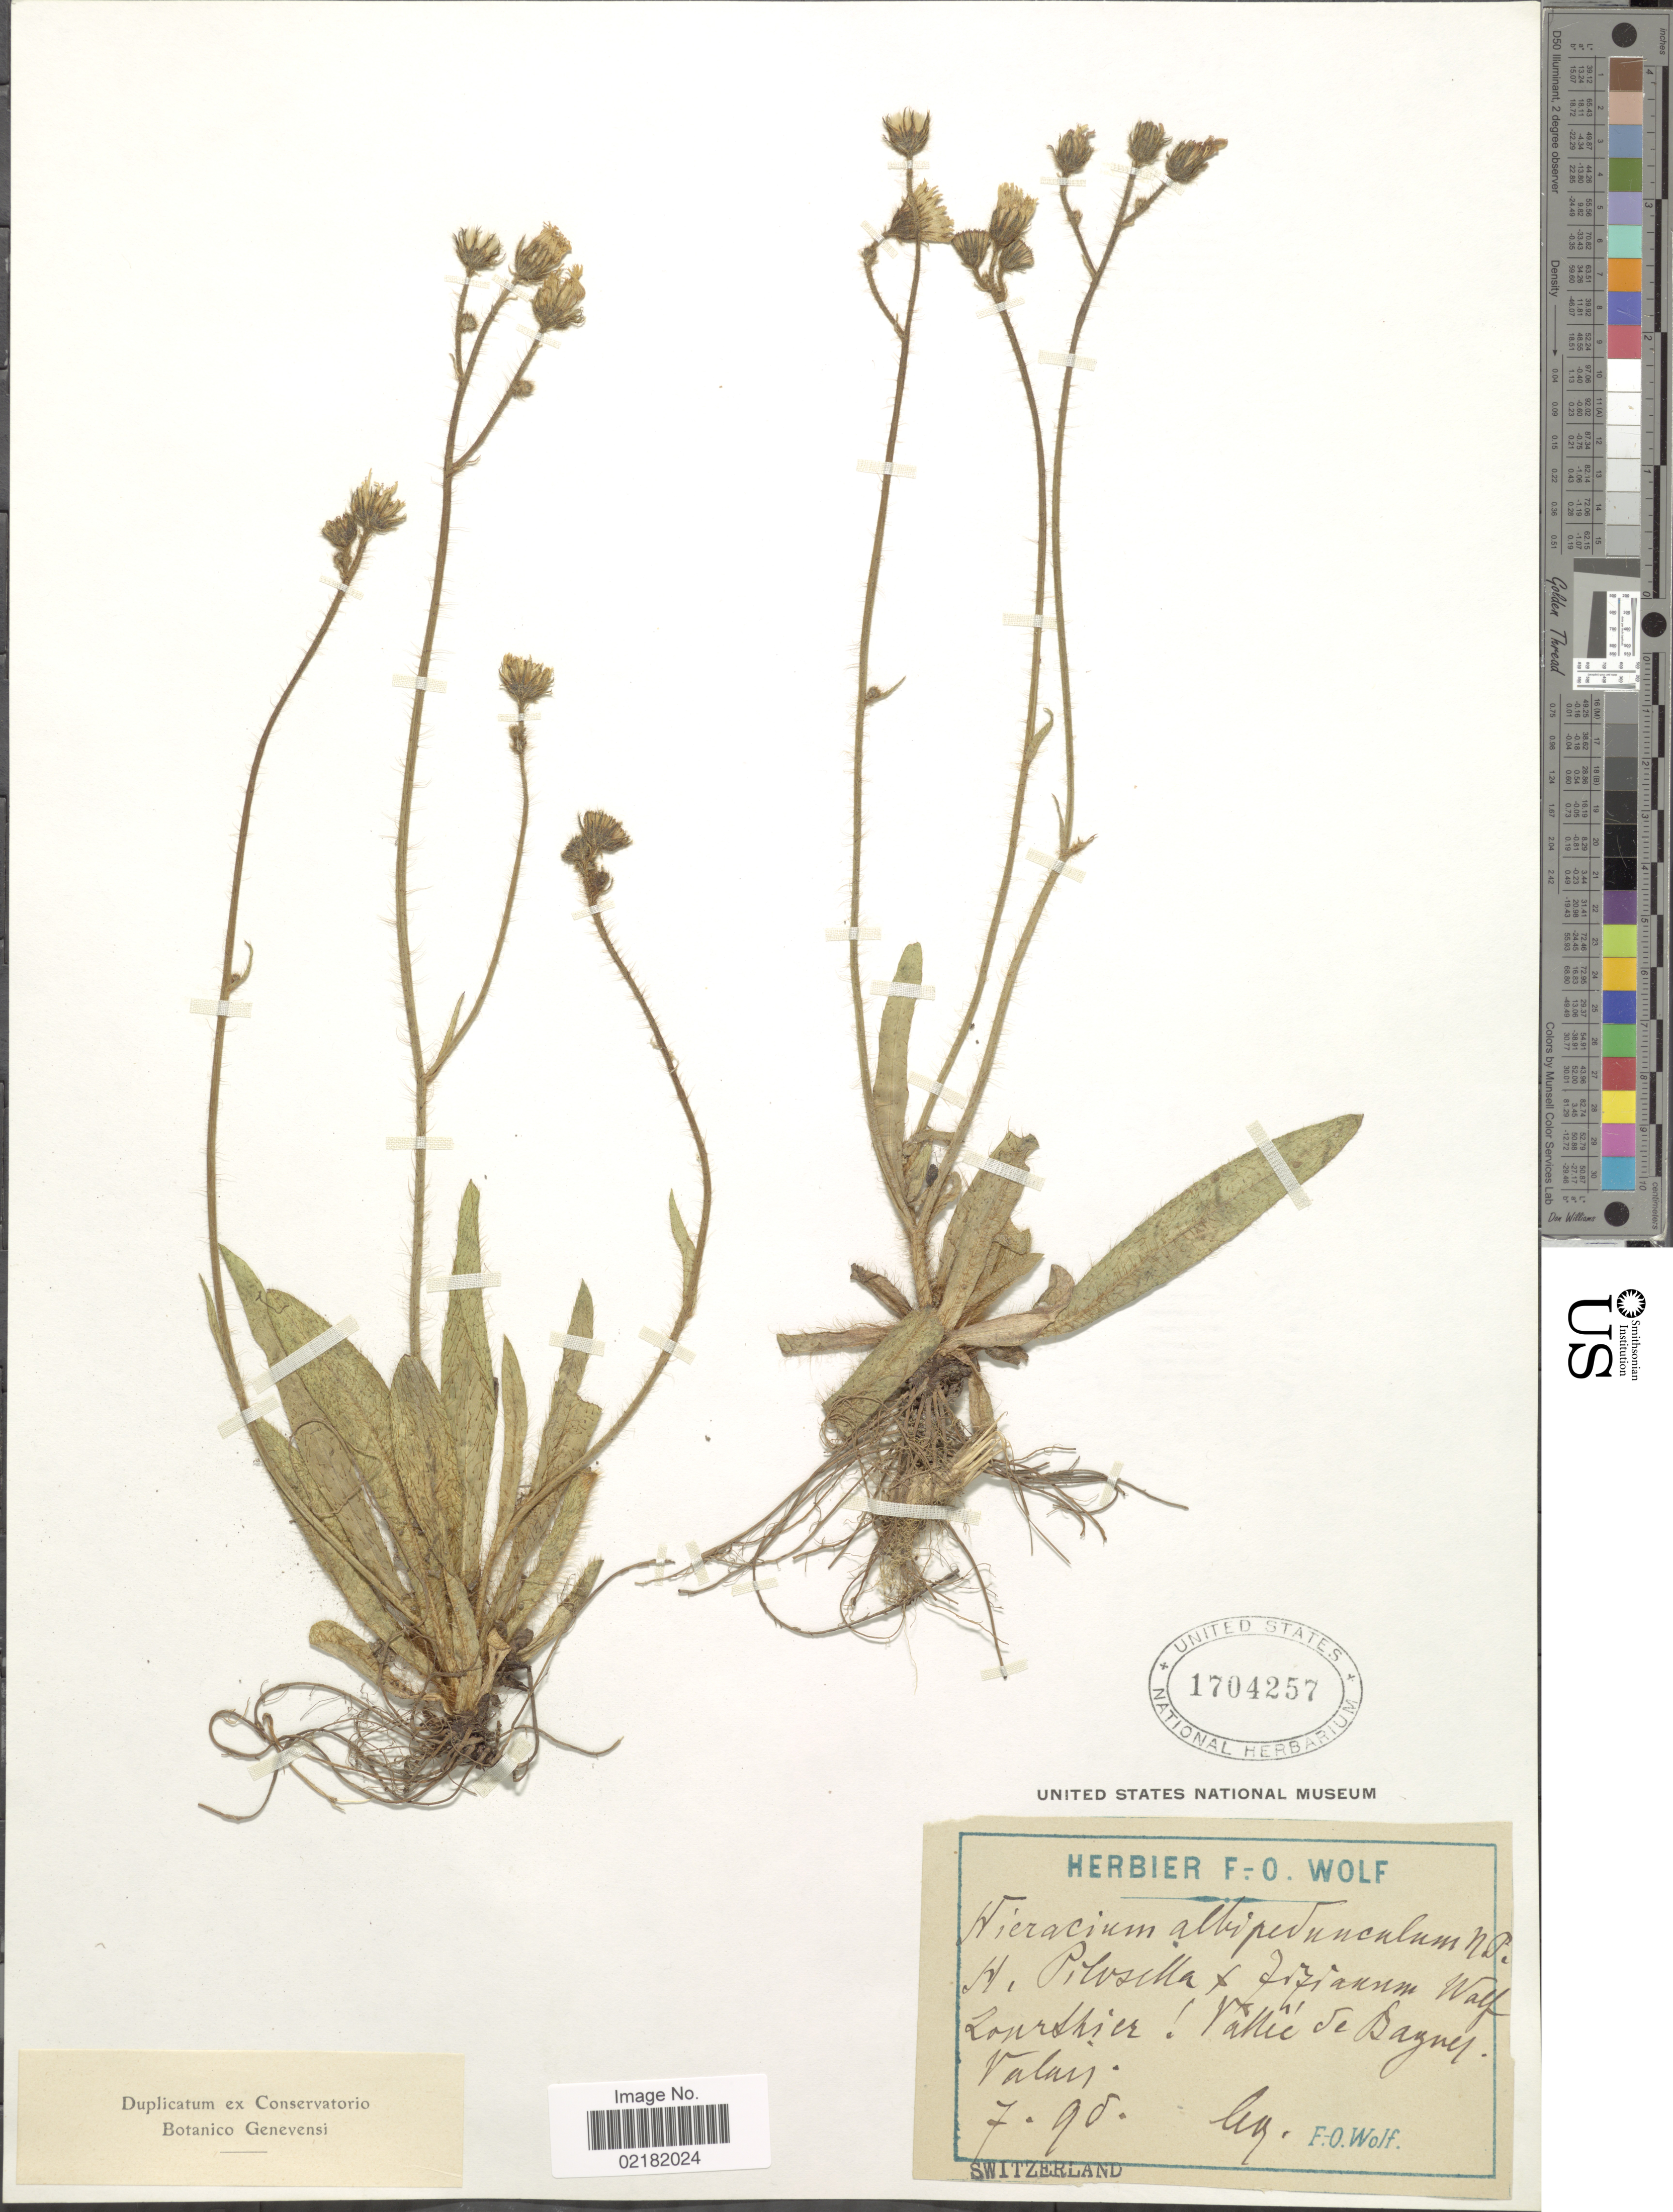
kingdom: Plantae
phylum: Tracheophyta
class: Magnoliopsida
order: Asterales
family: Asteraceae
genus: Hieracium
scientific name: Hieracium albipedunculum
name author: Näg. & Peter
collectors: F. Wolf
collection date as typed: Transcribed d/m/y: /7/90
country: Switzerland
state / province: Valais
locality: Lourthier (Lourtier), Vallee de Bagnes, Valais.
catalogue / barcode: US 1704257